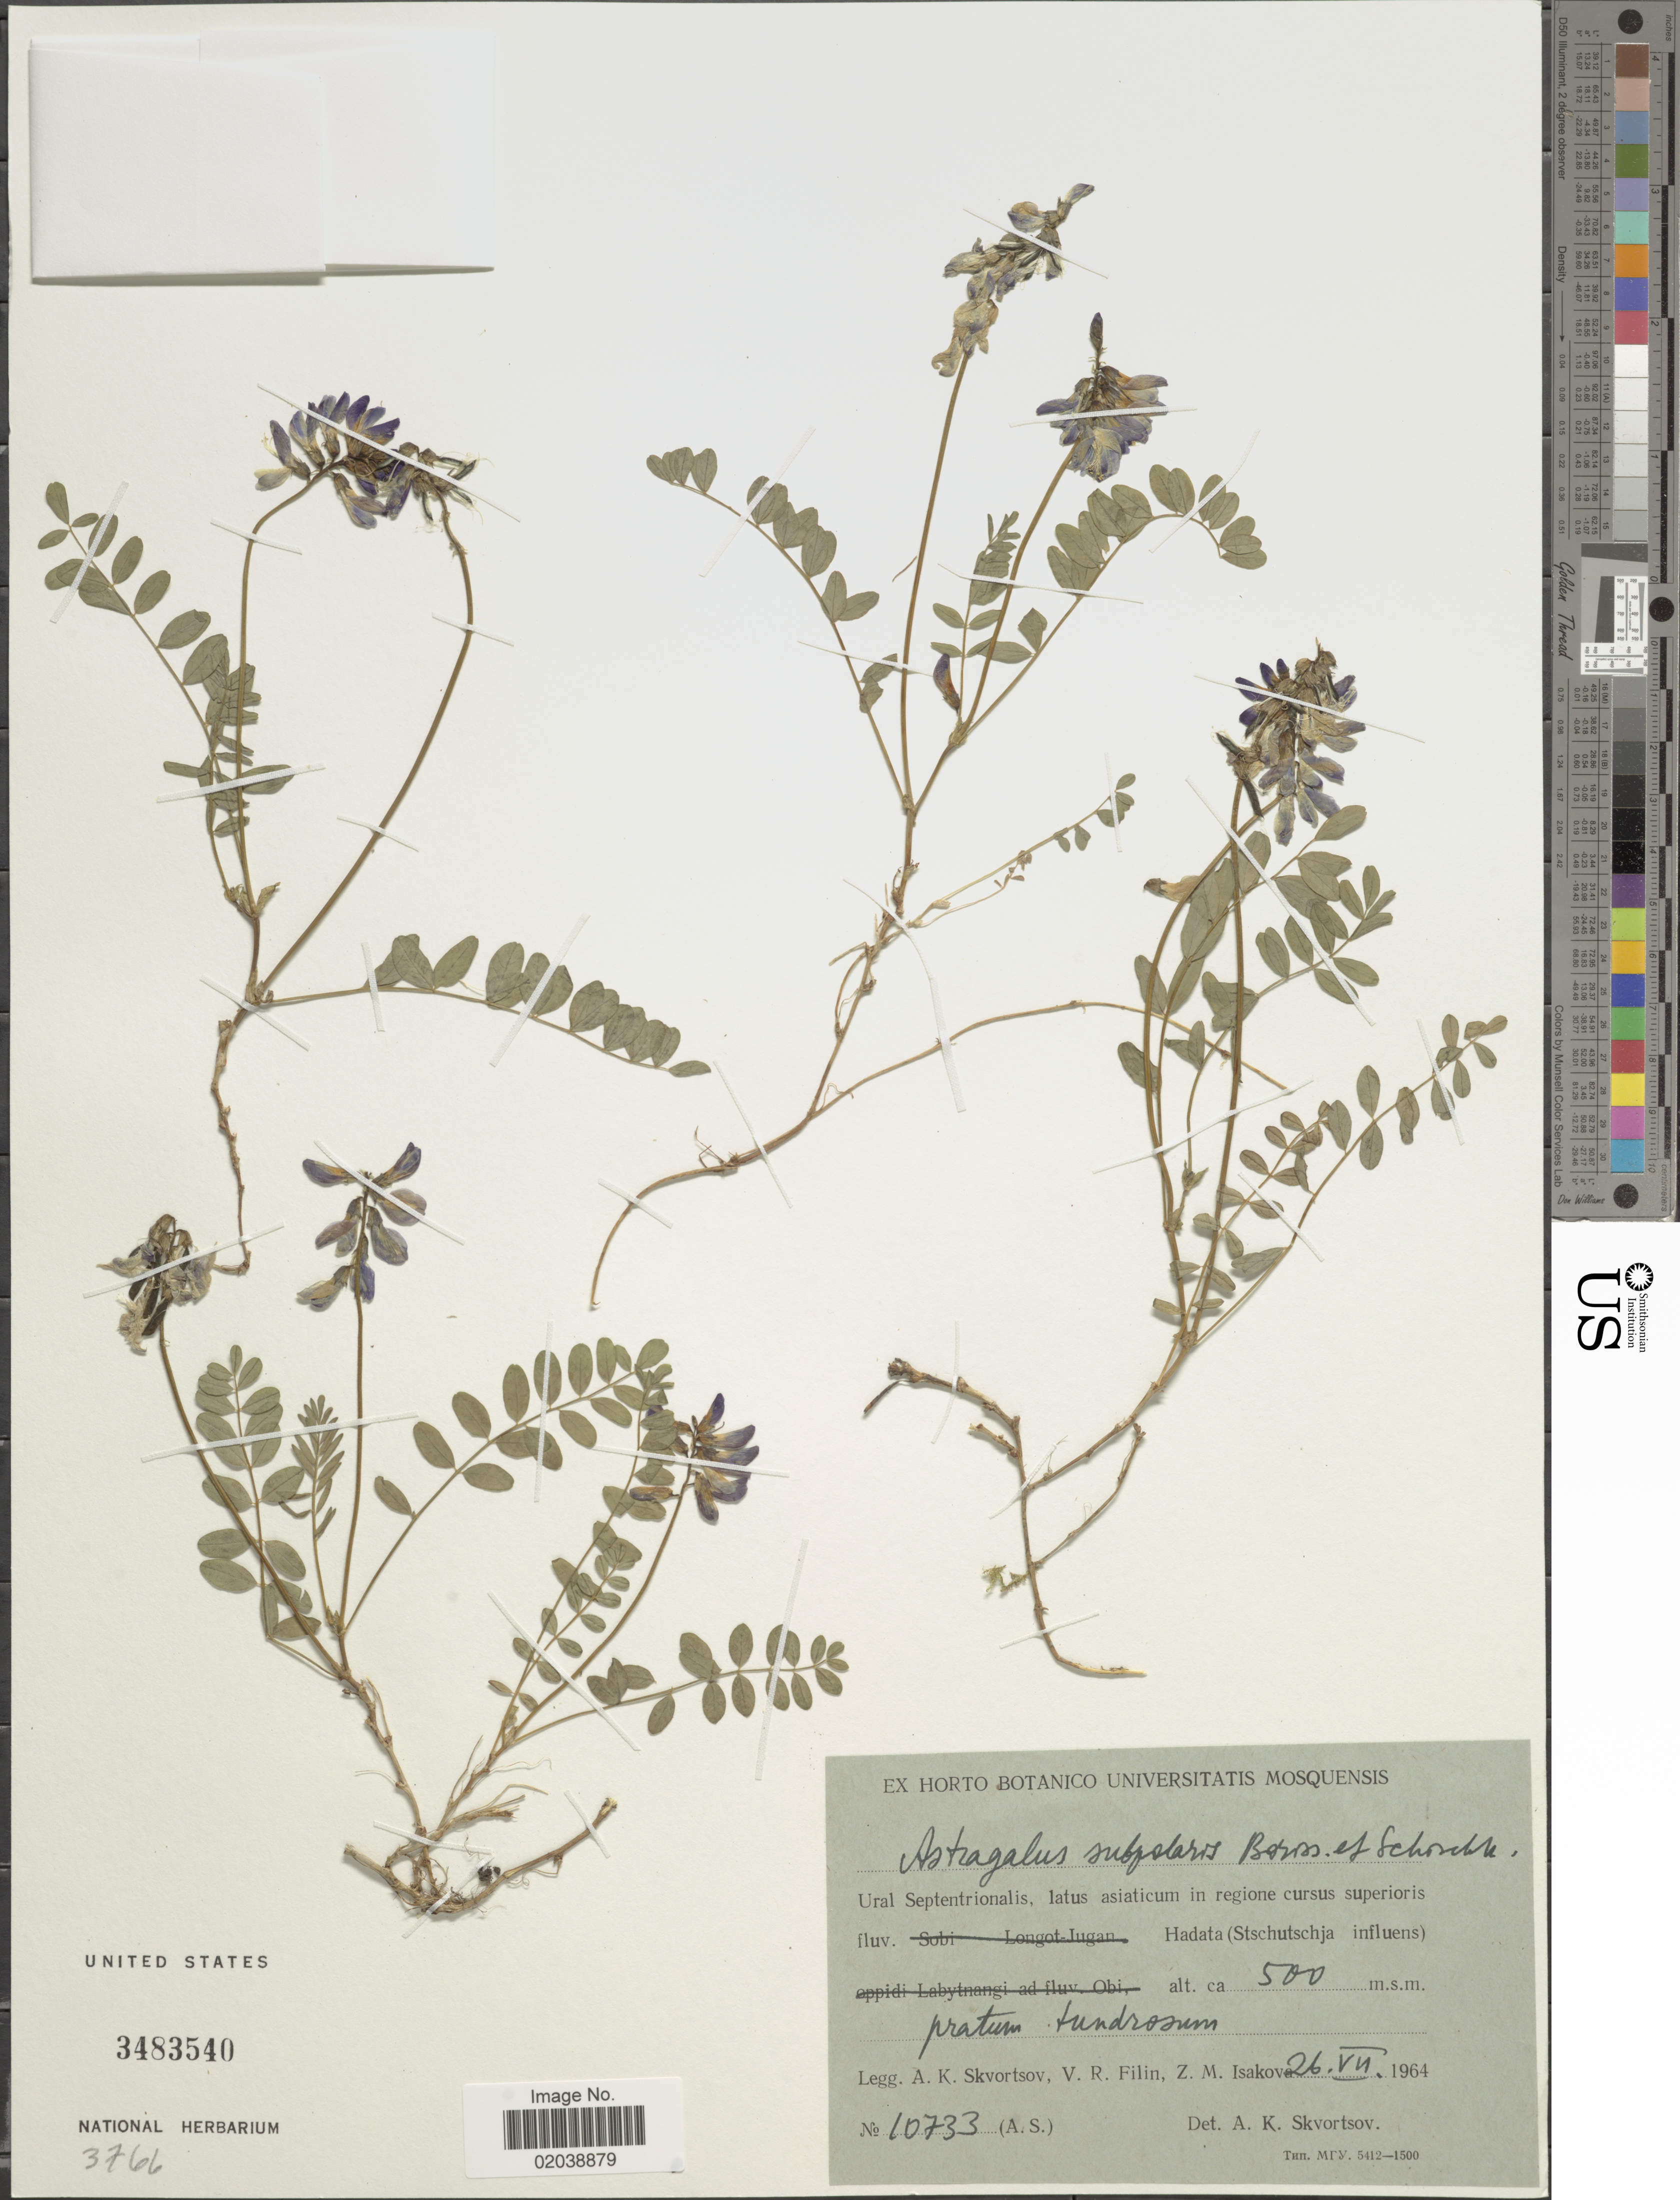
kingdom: Plantae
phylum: Tracheophyta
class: Magnoliopsida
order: Fabales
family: Fabaceae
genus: Astragalus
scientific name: Astragalus subpolaris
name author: Boriss. & B. Schischkin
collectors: A. K. Skvortsov, V. Filin & Z. Isakova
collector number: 10733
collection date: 1964-07-26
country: Mongolia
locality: Ural Septentrionlis, latus asiaticum in regione cursus superioris fluv. Hadata (Stschutschja influens) pratum tundrosum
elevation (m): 500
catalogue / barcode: US 3483540